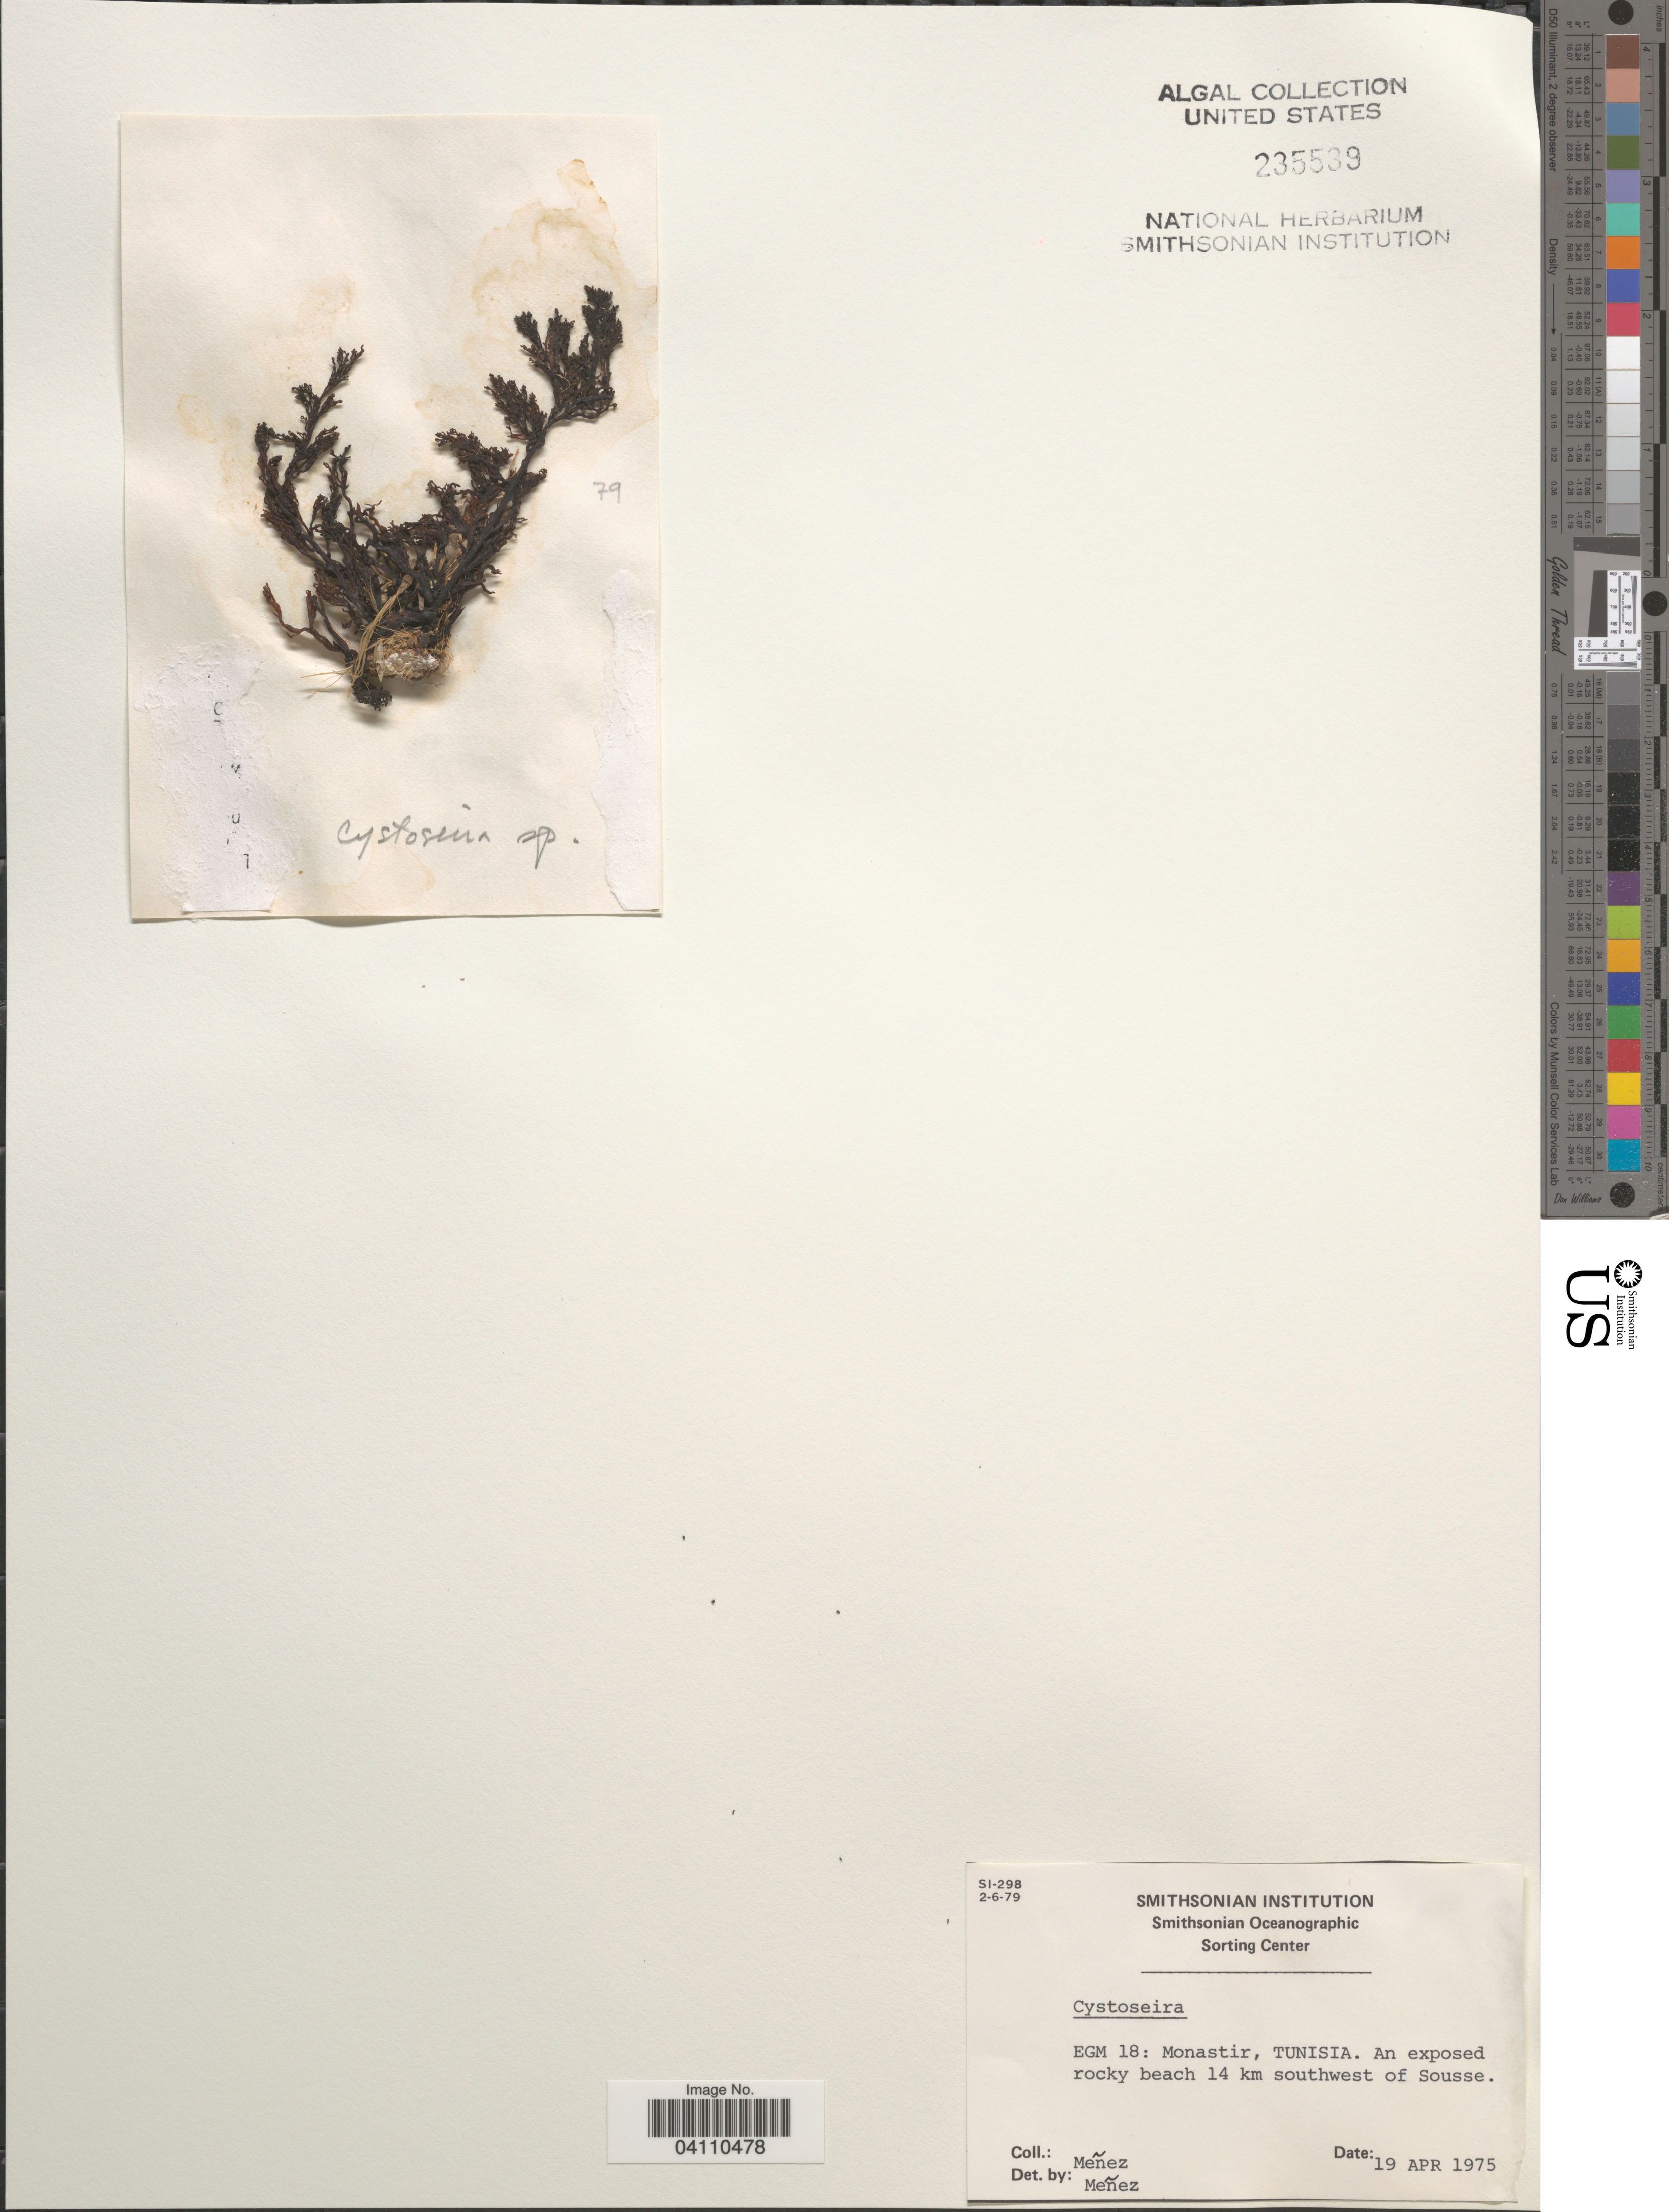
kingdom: Chromista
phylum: Ochrophyta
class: Phaeophyceae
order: Fucales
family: Sargassaceae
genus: Cystoseira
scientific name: Cystoseira sp.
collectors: Menez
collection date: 1975-04-19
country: Tunisia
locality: EGM 18: Monastir, Tunisia. An exposed rocky beach 14 km southwest of Sousse.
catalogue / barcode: US 235539